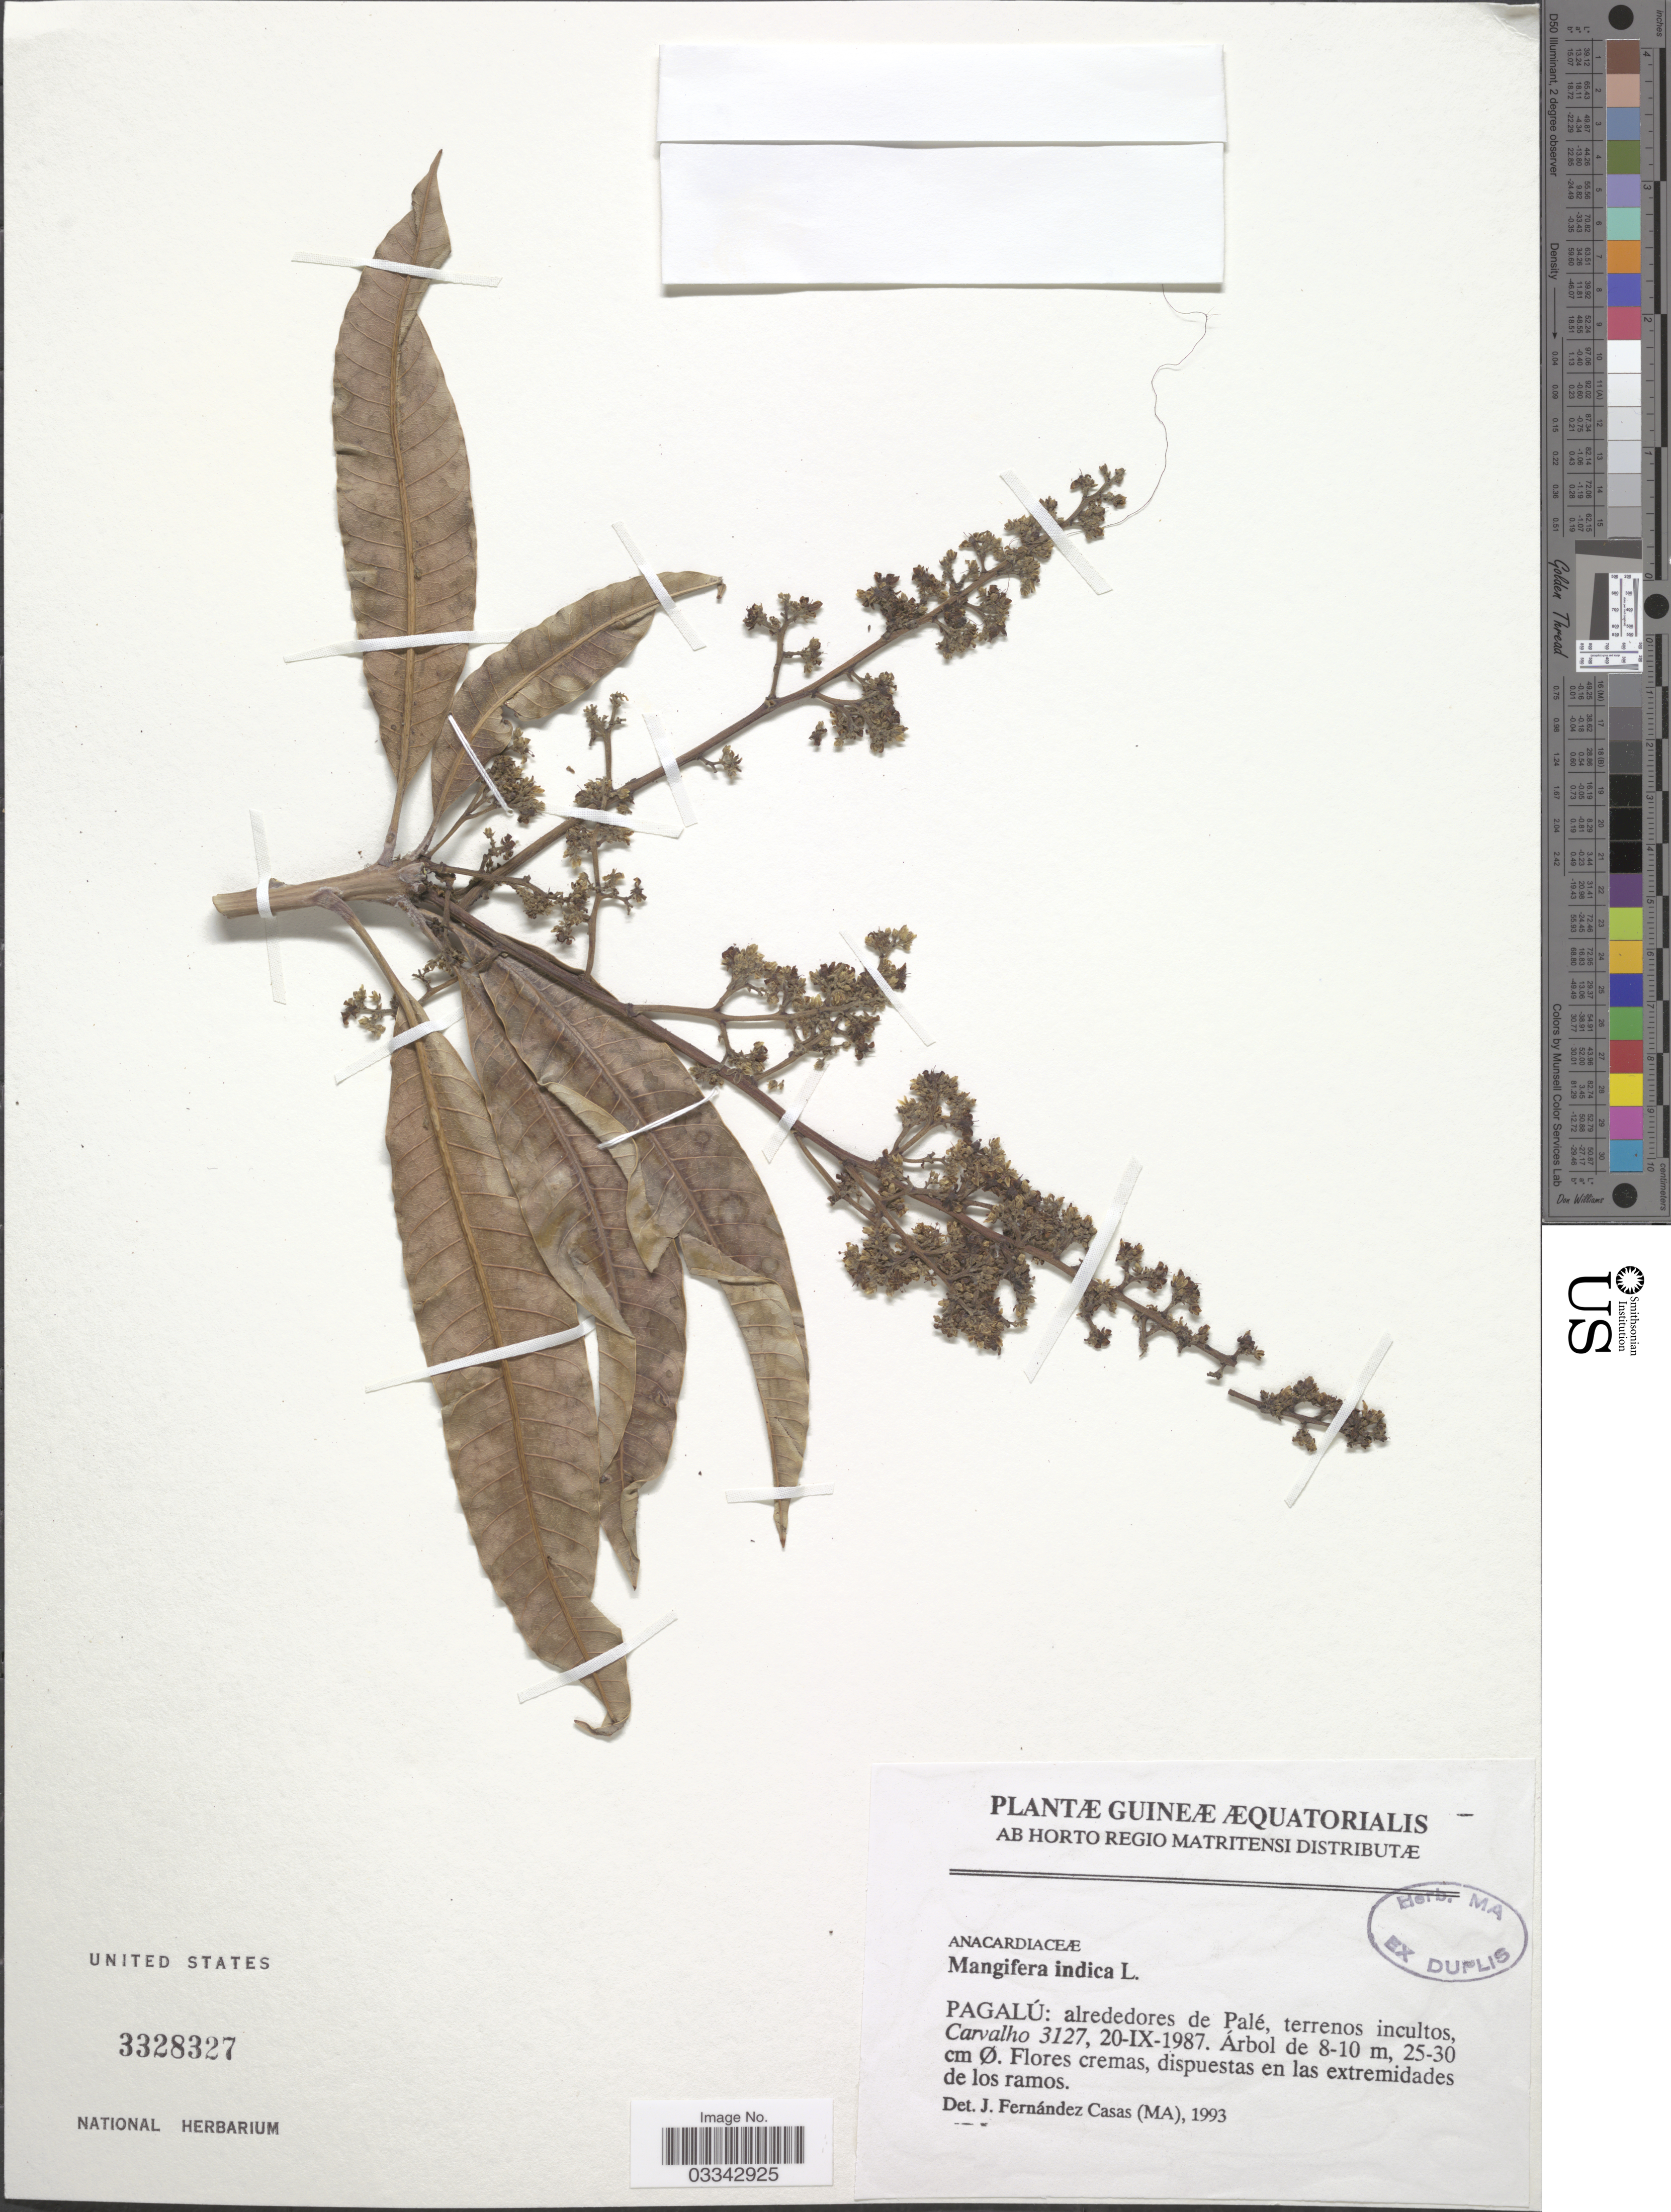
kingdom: Plantae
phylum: Tracheophyta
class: Magnoliopsida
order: Sapindales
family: Anacardiaceae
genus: Mangifera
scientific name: Mangifera indica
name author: L.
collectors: Carvalho, --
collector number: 3127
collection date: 1987-09-20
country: Equatorial Guinea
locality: Guineæ Æquatorialis. Pagalú: alrededores de Palé.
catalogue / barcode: US 3328327